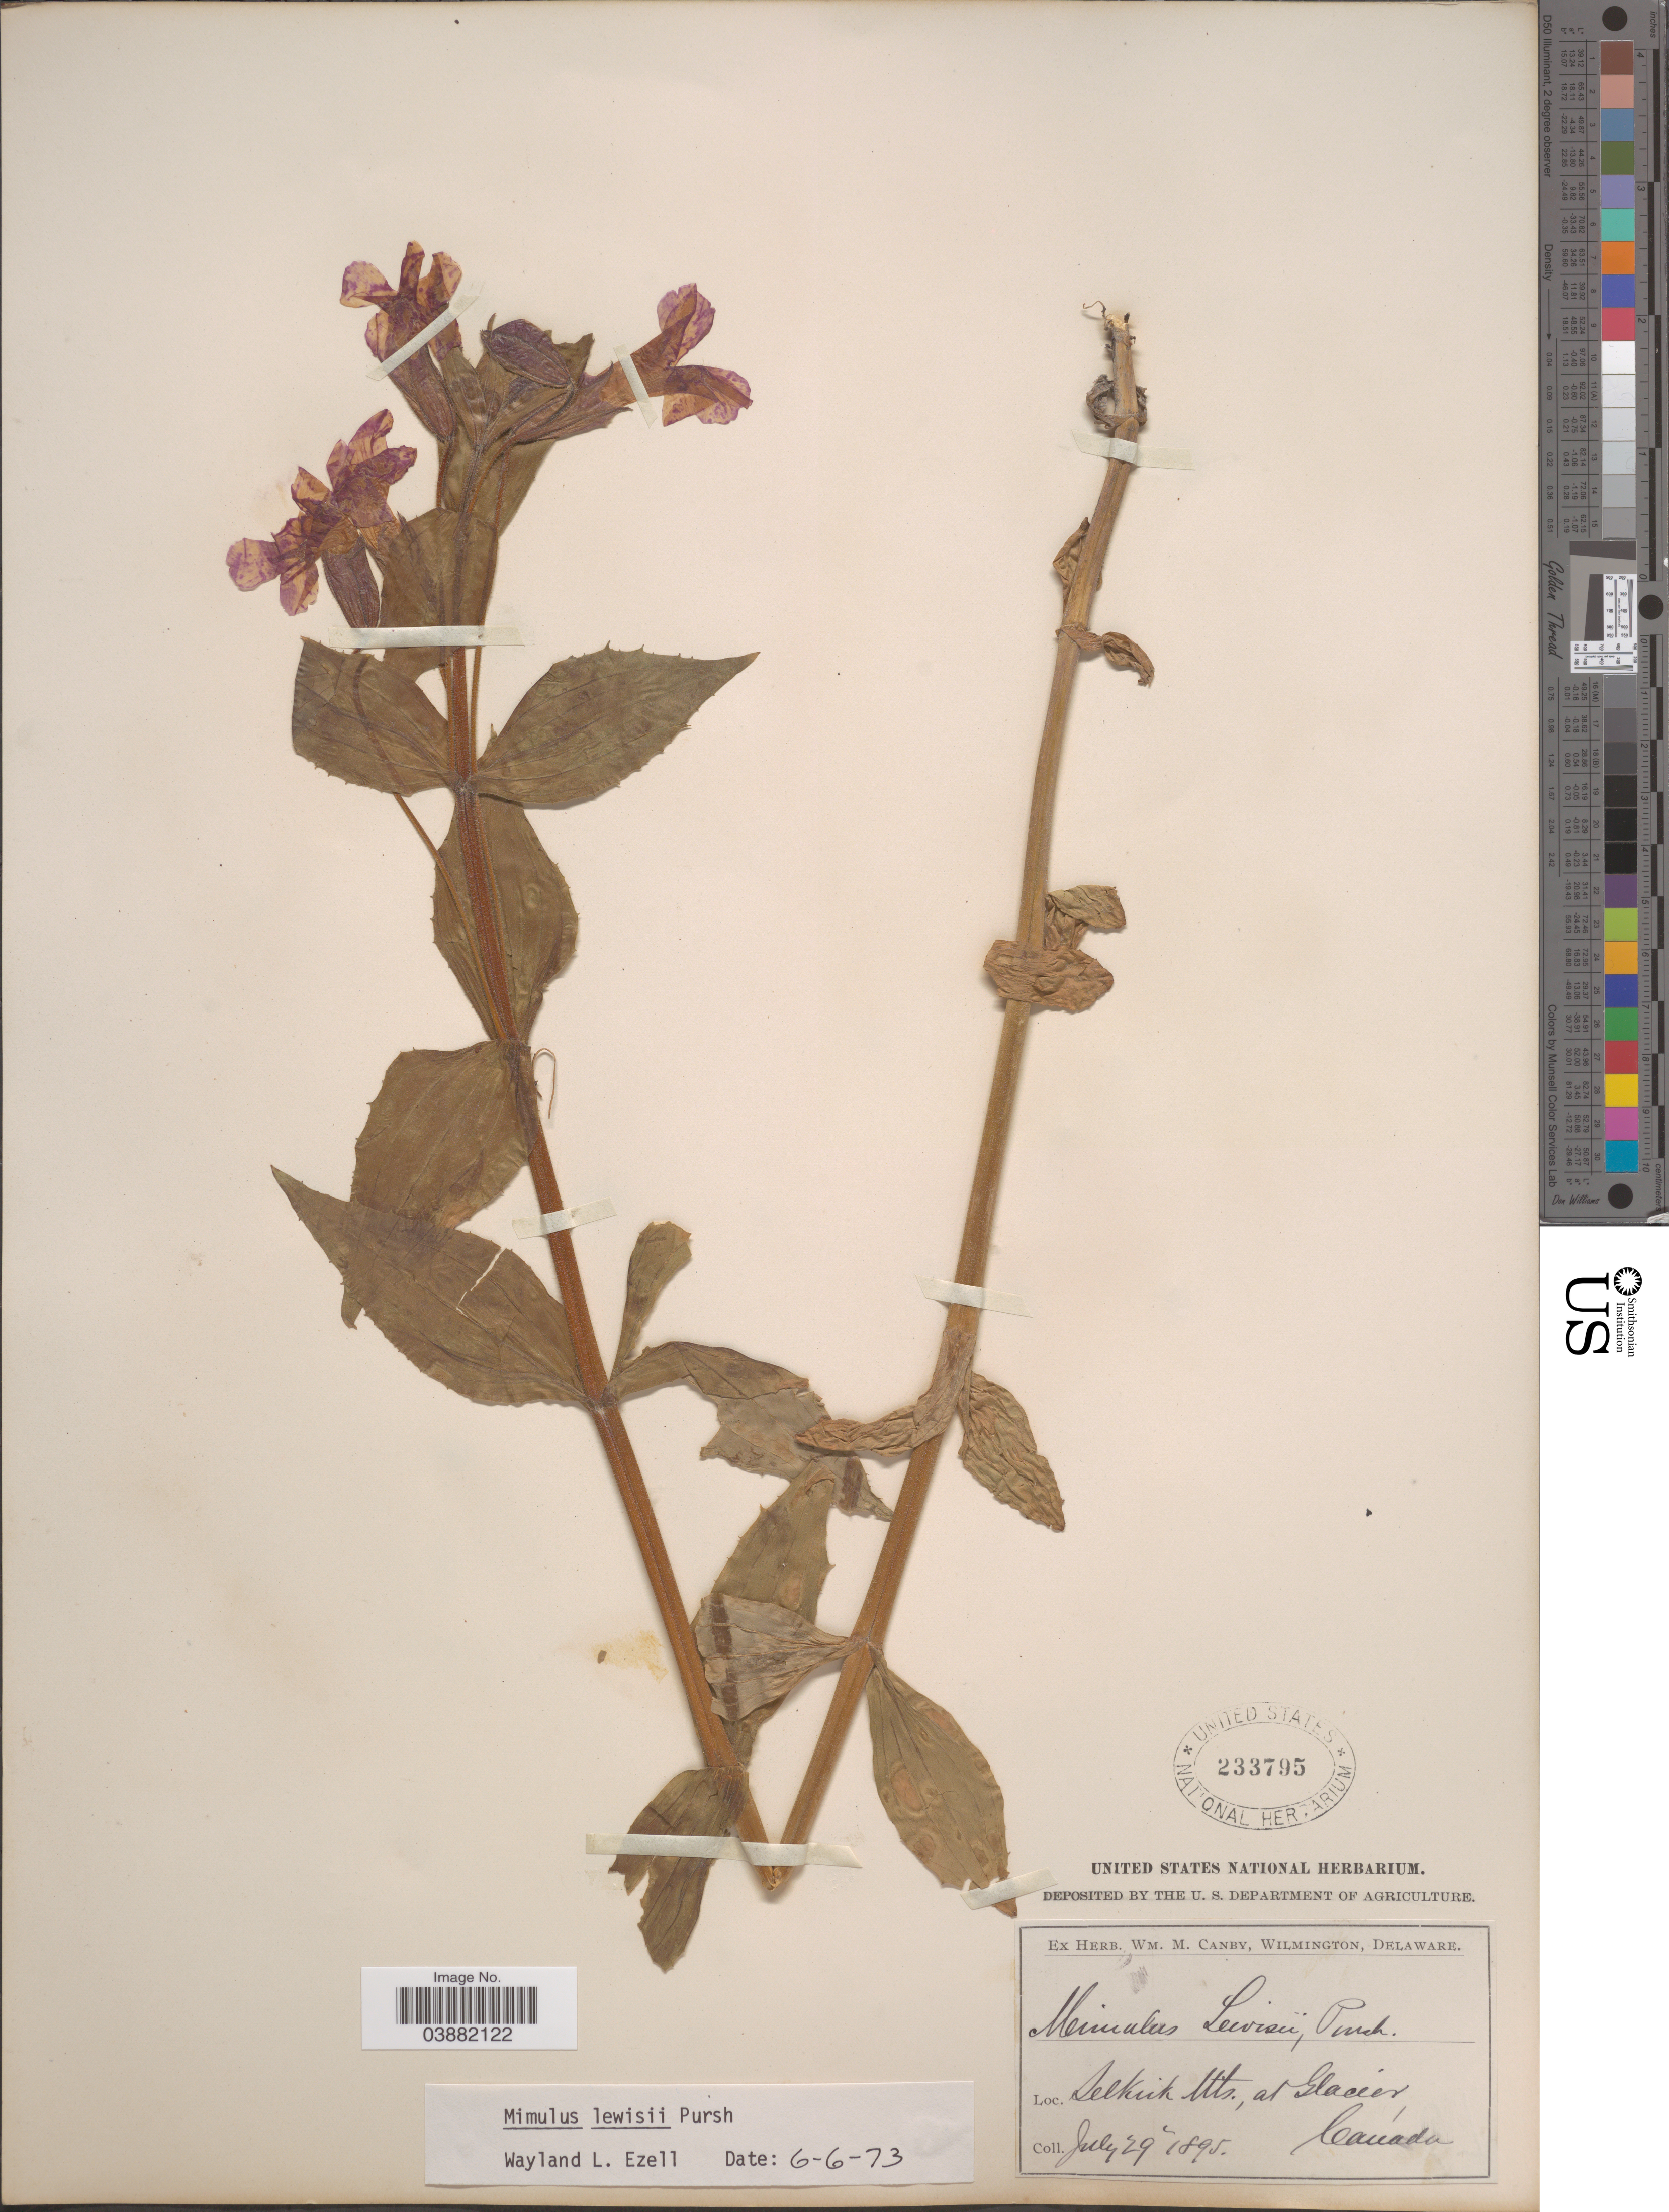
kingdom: Plantae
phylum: Tracheophyta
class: Magnoliopsida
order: Lamiales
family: Phrymaceae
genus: Mimulus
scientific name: Mimulus lewisii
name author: Pursh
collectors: ex herb. W.M. Canby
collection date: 1895-07-29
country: Canada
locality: Selkirk Mts., at Glacier.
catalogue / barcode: US 233795